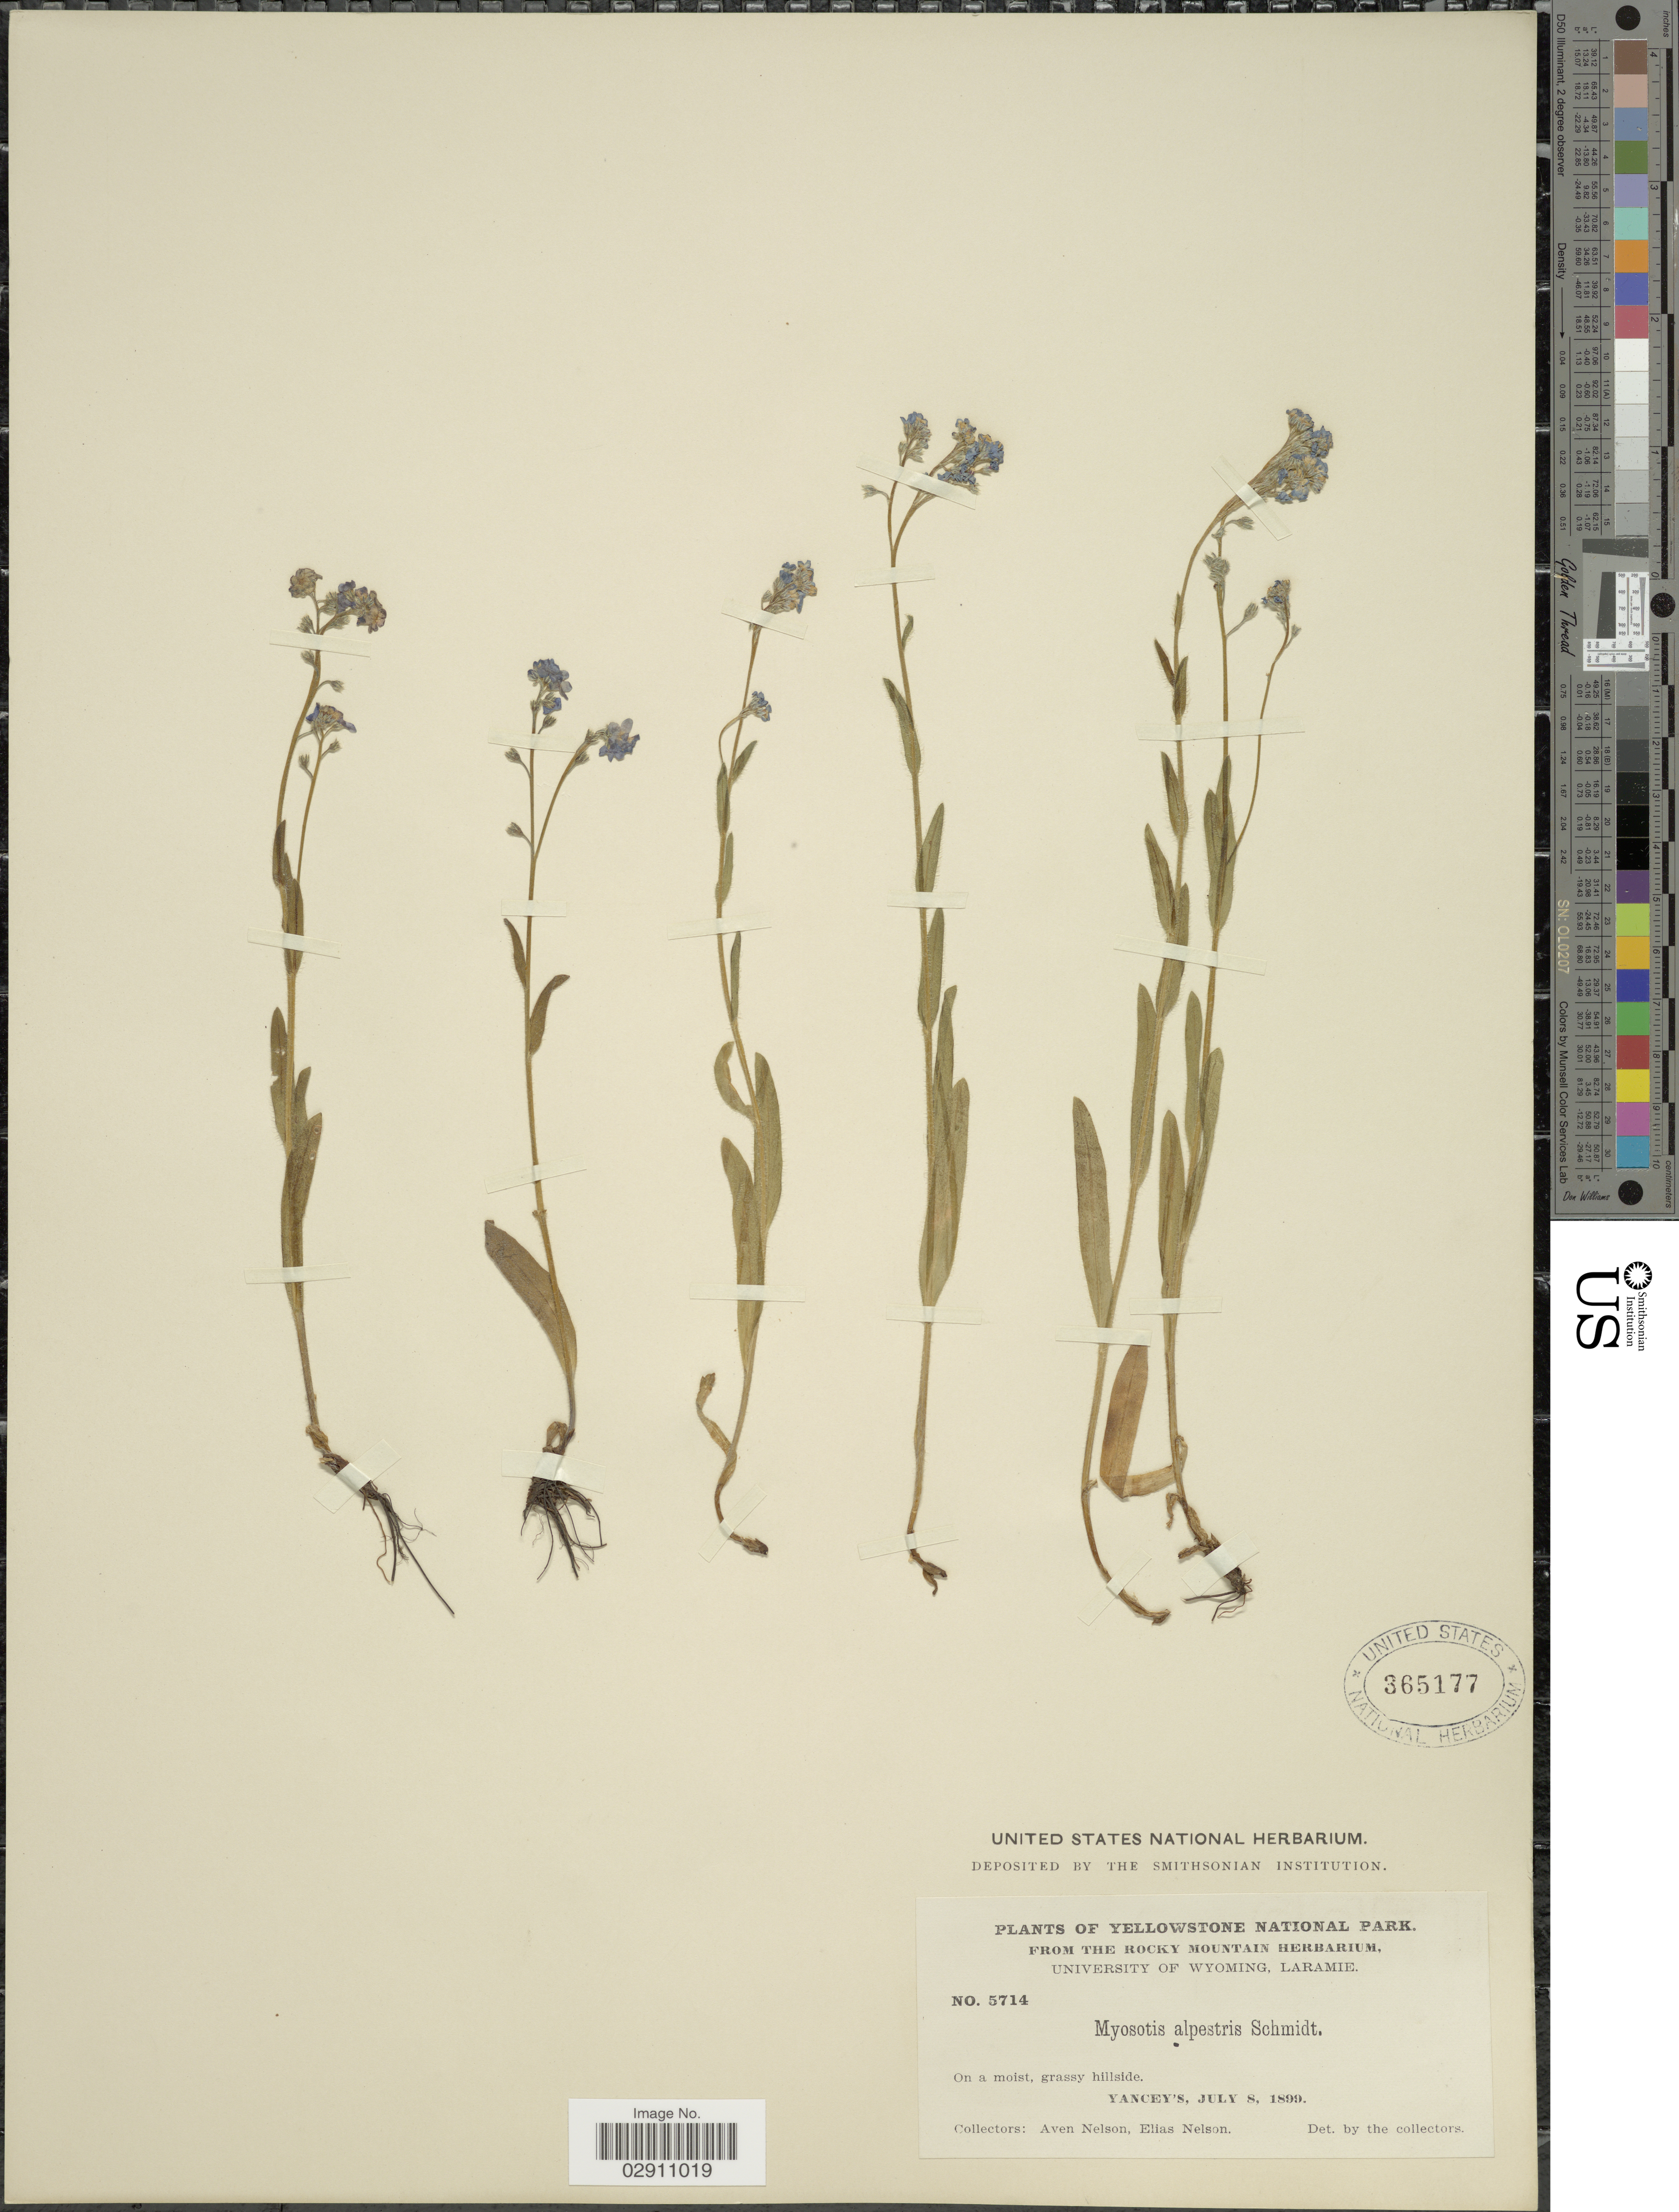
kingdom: Plantae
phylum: Tracheophyta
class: Magnoliopsida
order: Boraginales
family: Boraginaceae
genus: Myosotis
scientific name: Myosotis alpestris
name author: F.W. Schmidt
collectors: A. Nelson & E. Nelson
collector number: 5714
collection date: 1899-07-08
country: United States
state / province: Wyoming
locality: Yellowstone National Park. On a moist, grassy hillside. Yancey's.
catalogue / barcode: US 365177